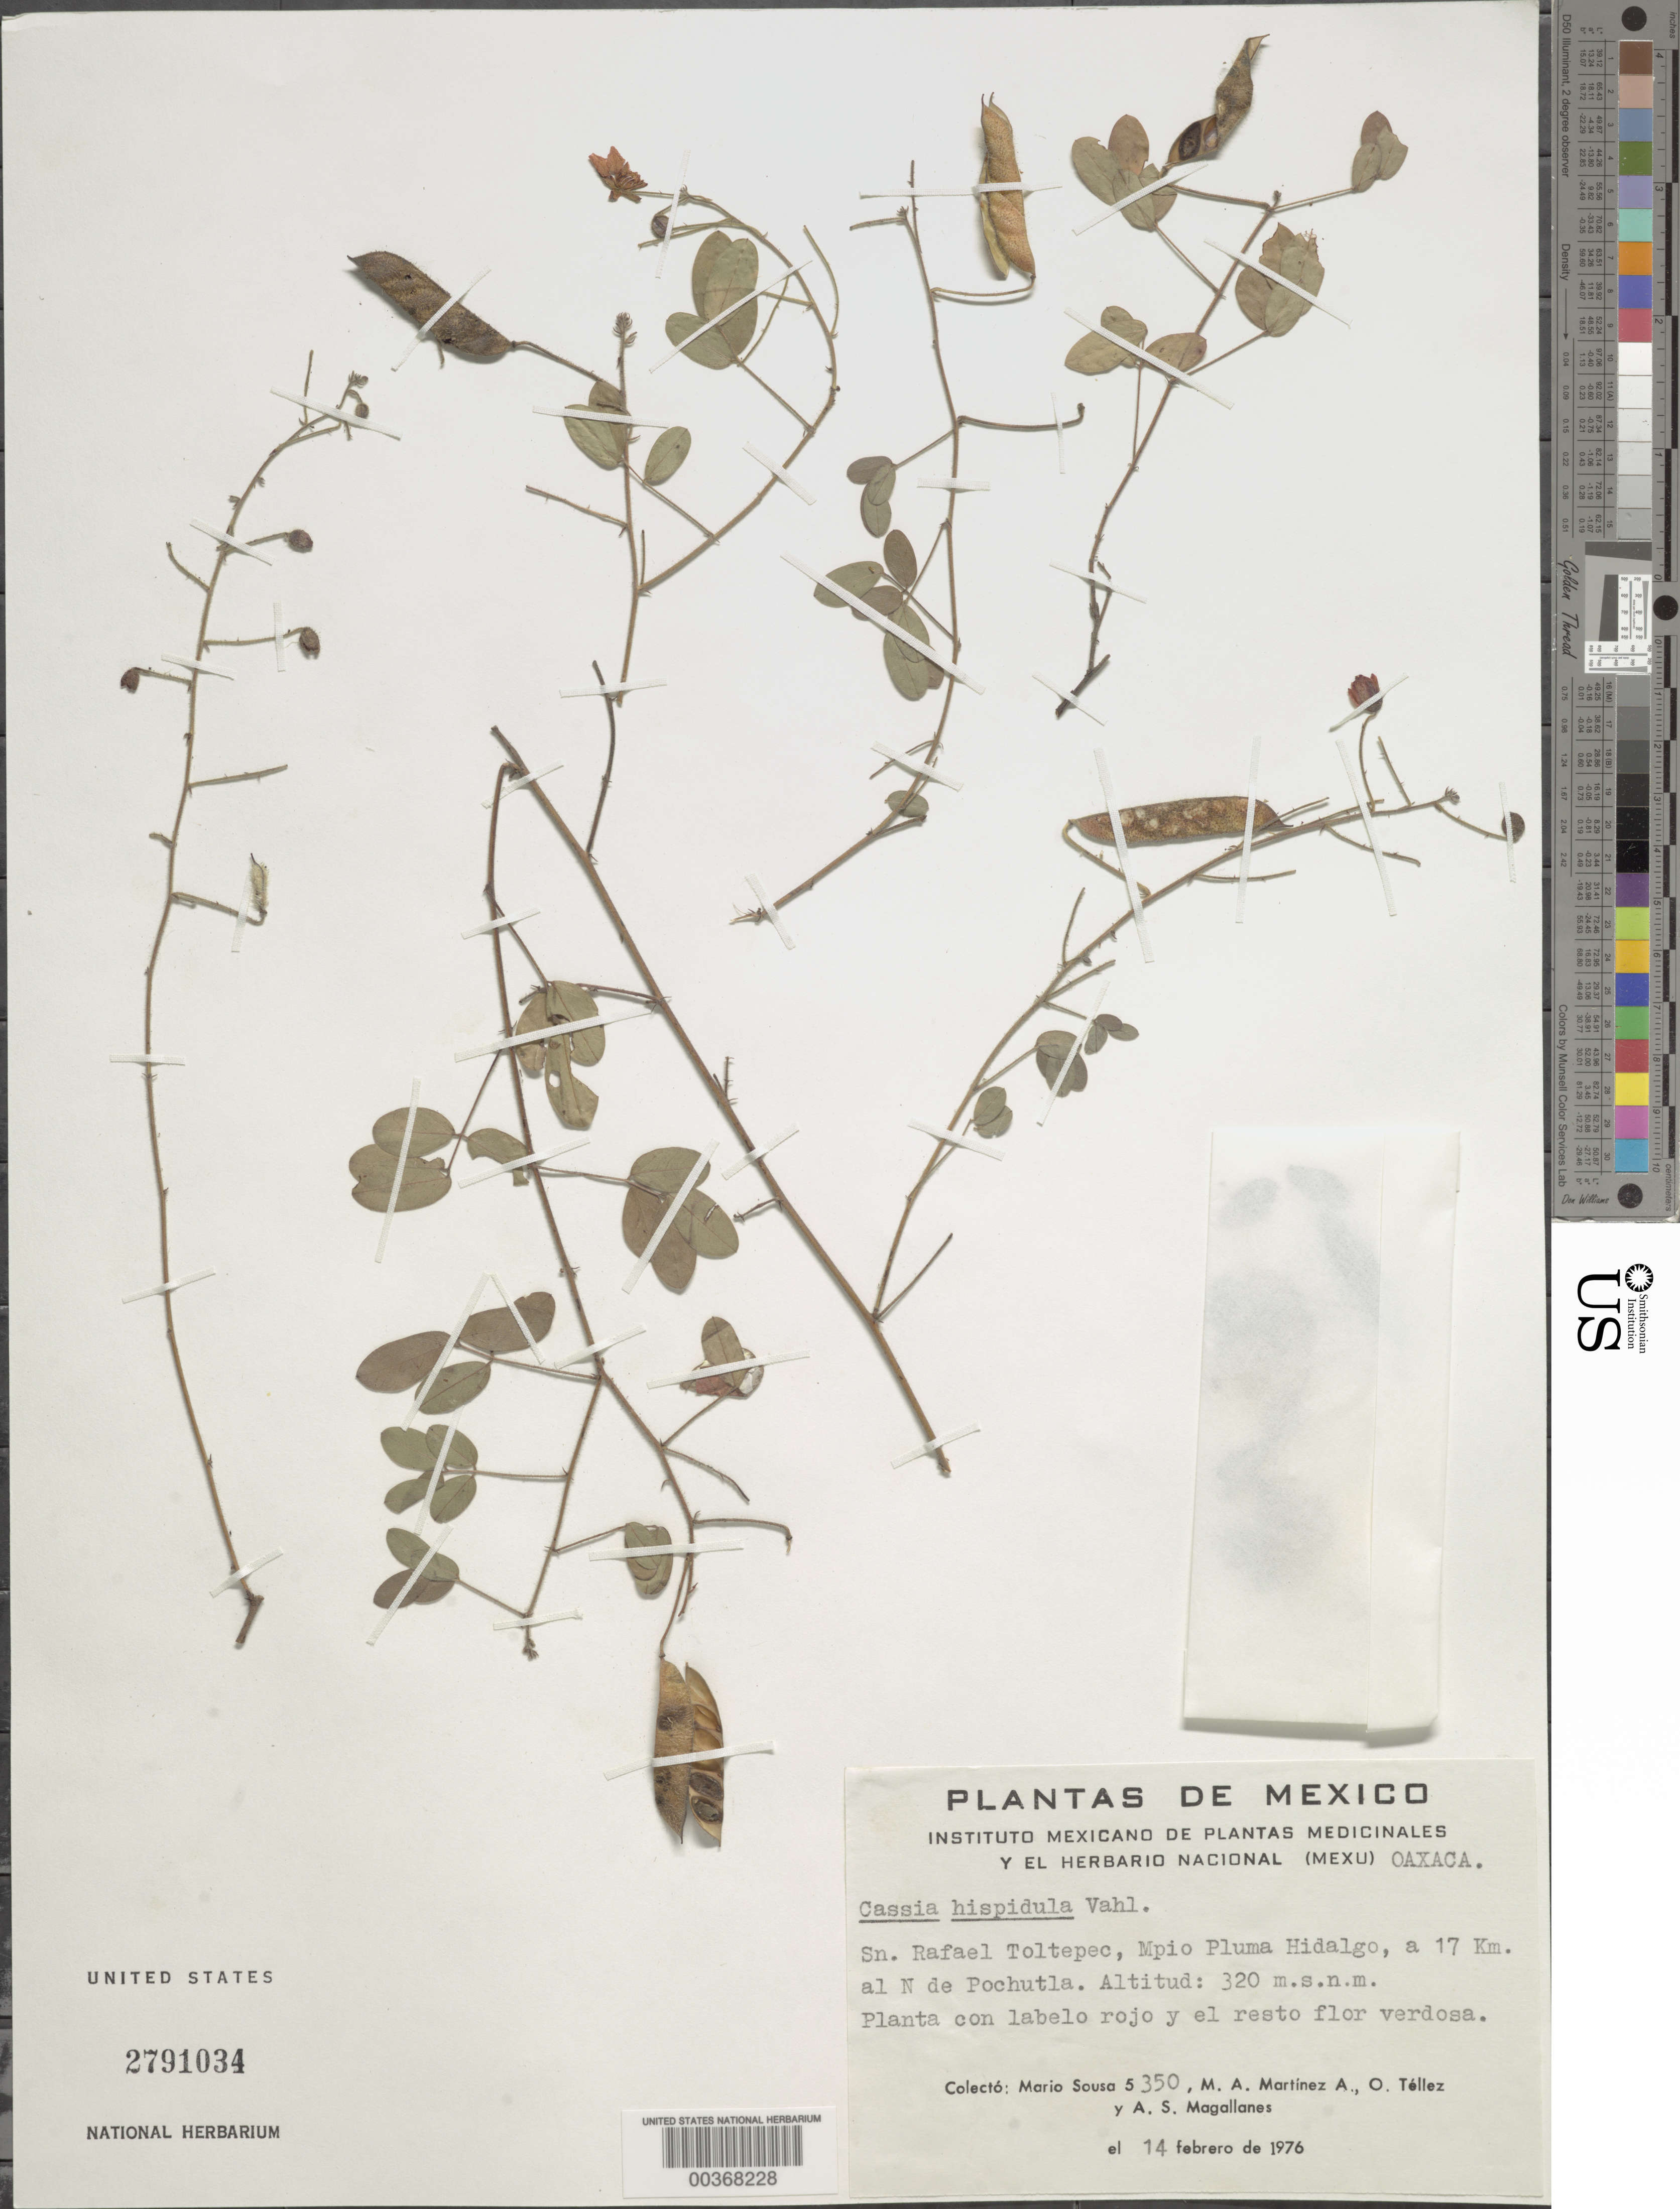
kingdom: Plantae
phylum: Tracheophyta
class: Magnoliopsida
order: Fabales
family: Fabaceae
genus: Chamaecrista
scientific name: Chamaecrista hispidula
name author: (Vahl) H.S. Irwin & Barneby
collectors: M. Sousa S., M. A. Martínez Alfaro, O. Téllez V. & A. Magallanes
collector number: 5350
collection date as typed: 14 Feb 1976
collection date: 1976-02-14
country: Mexico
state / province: Oaxaca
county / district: Pluma Hidalgo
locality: Sn. rafael toltepec, 17 km al n de Pochutla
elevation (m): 320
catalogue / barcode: US 2791034